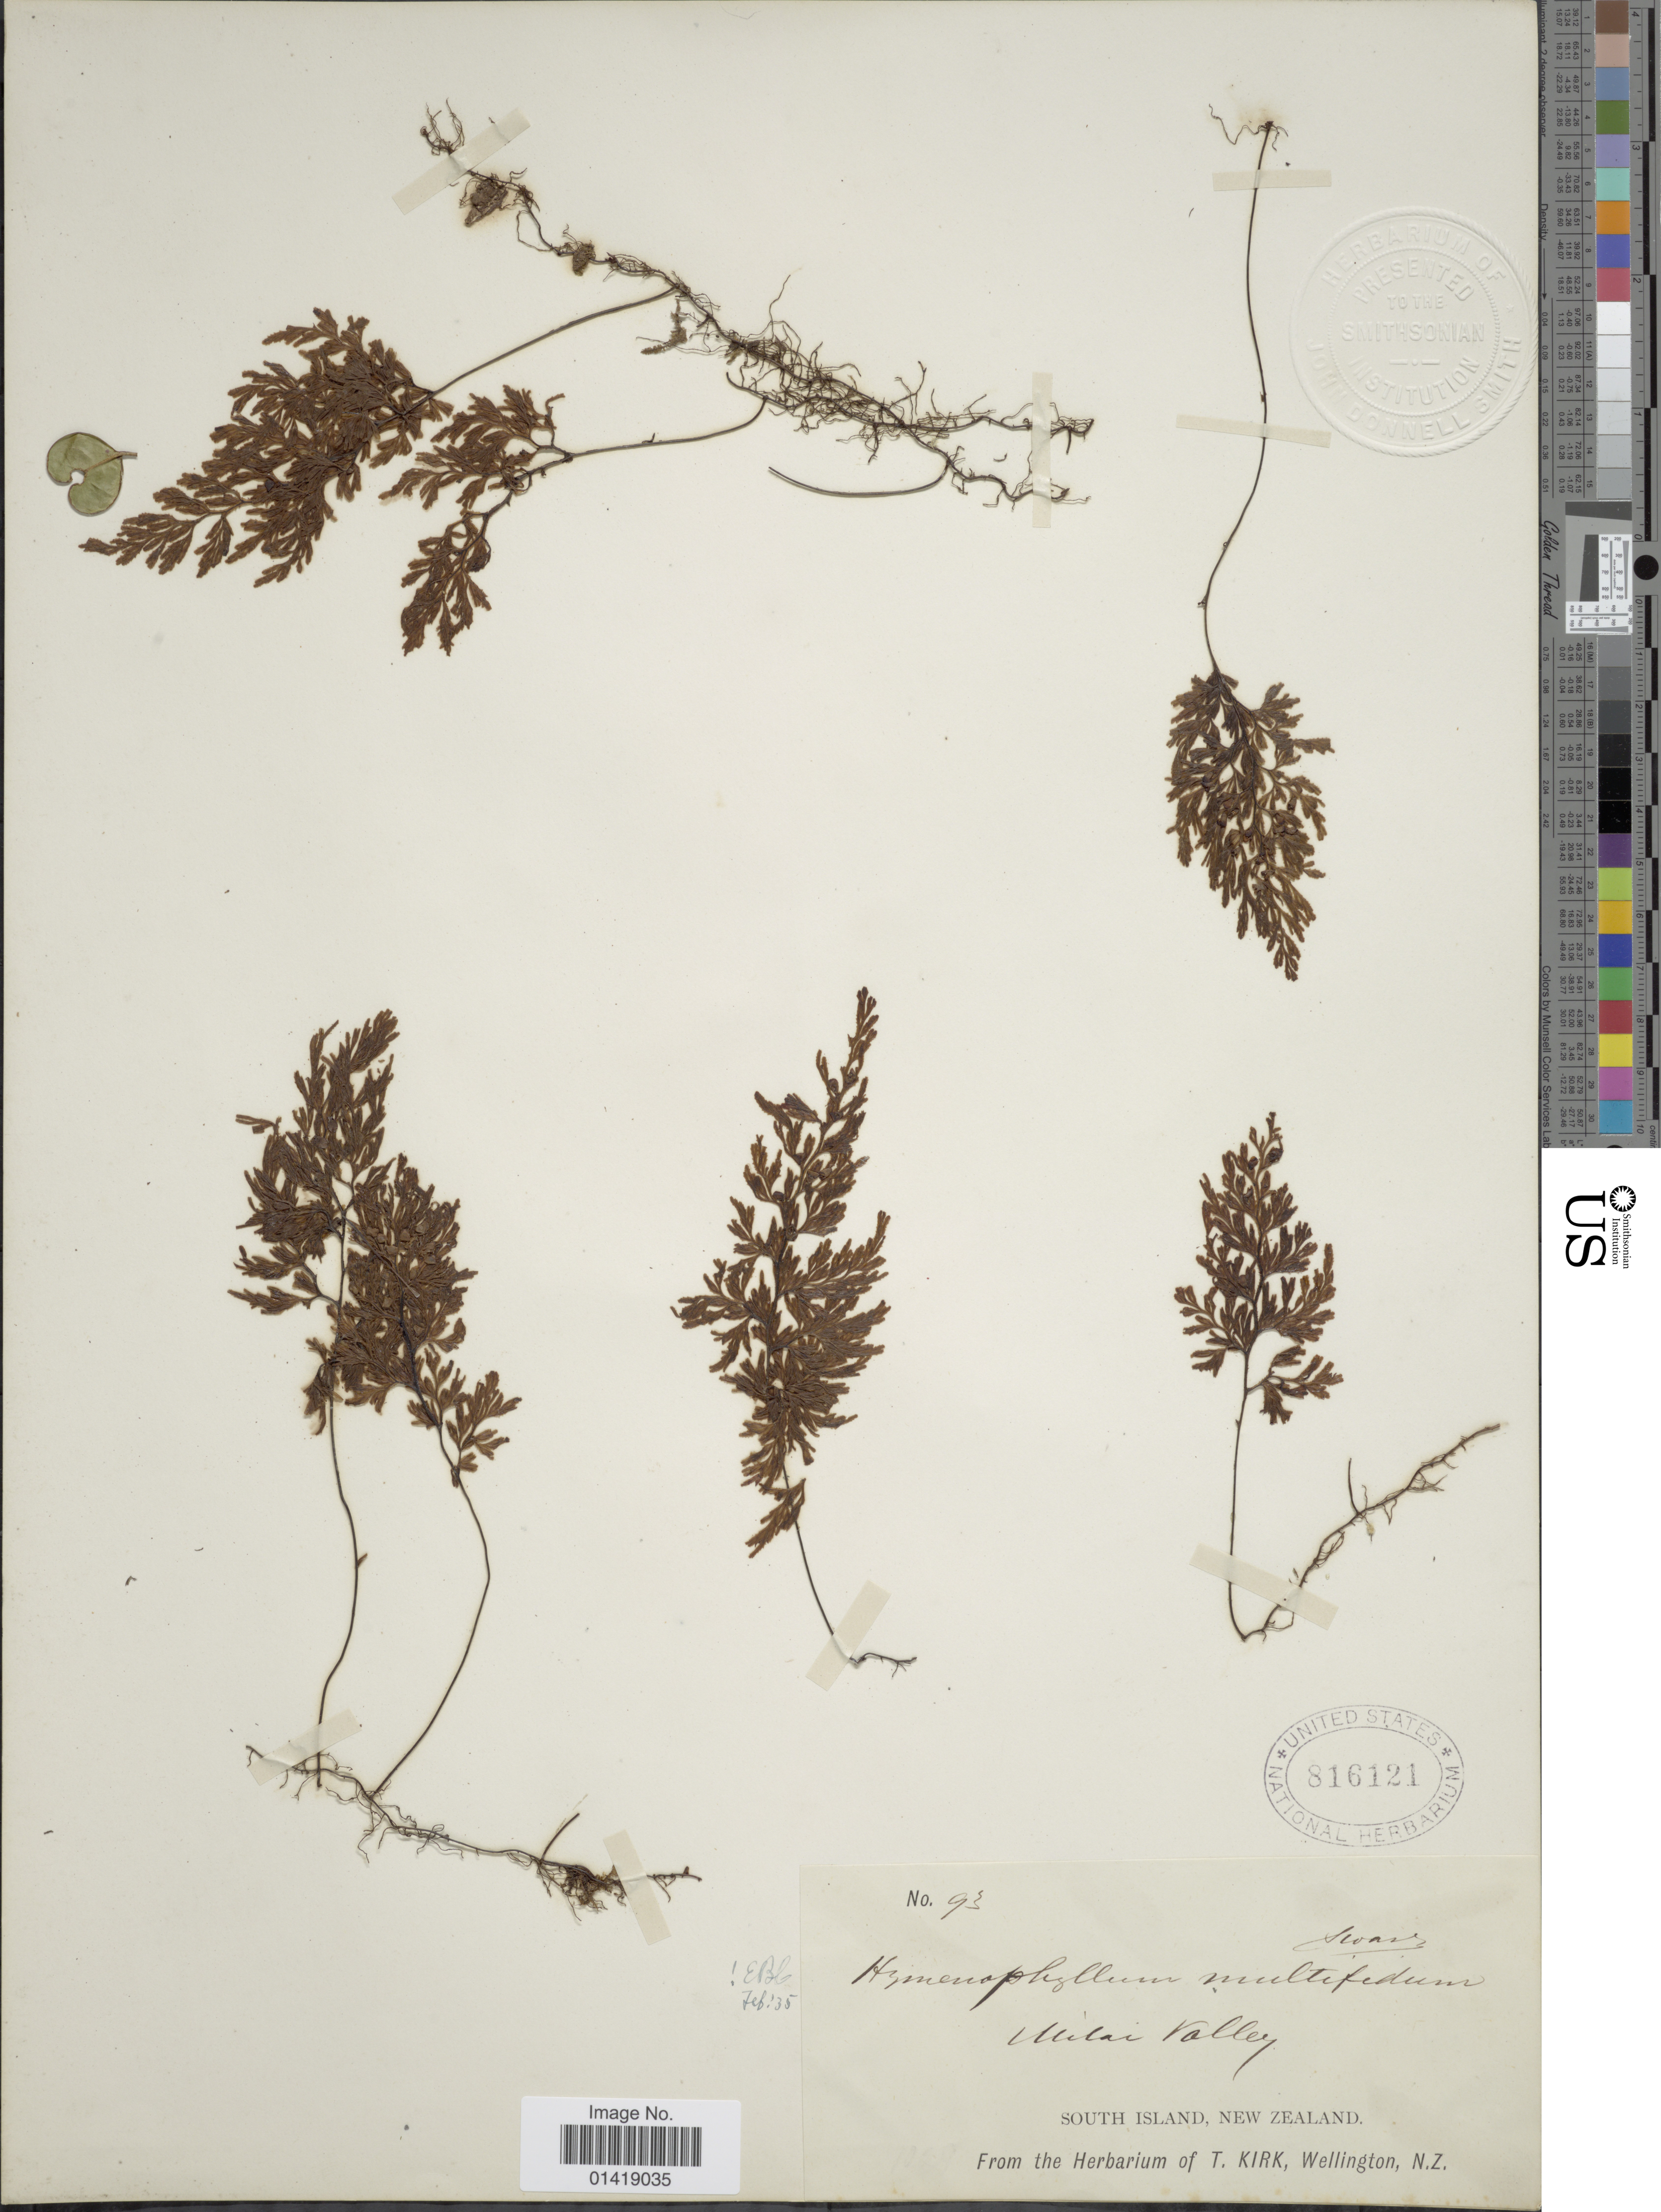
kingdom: Plantae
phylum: Tracheophyta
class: Polypodiopsida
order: Hymenophyllales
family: Hymenophyllaceae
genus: Hymenophyllum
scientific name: Hymenophyllum multifidum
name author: (G. Forst.) Sw.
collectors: ex herb. T. Kirk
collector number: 93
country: New Zealand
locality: South Island. Milai [Maitai] valley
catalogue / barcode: US 816121